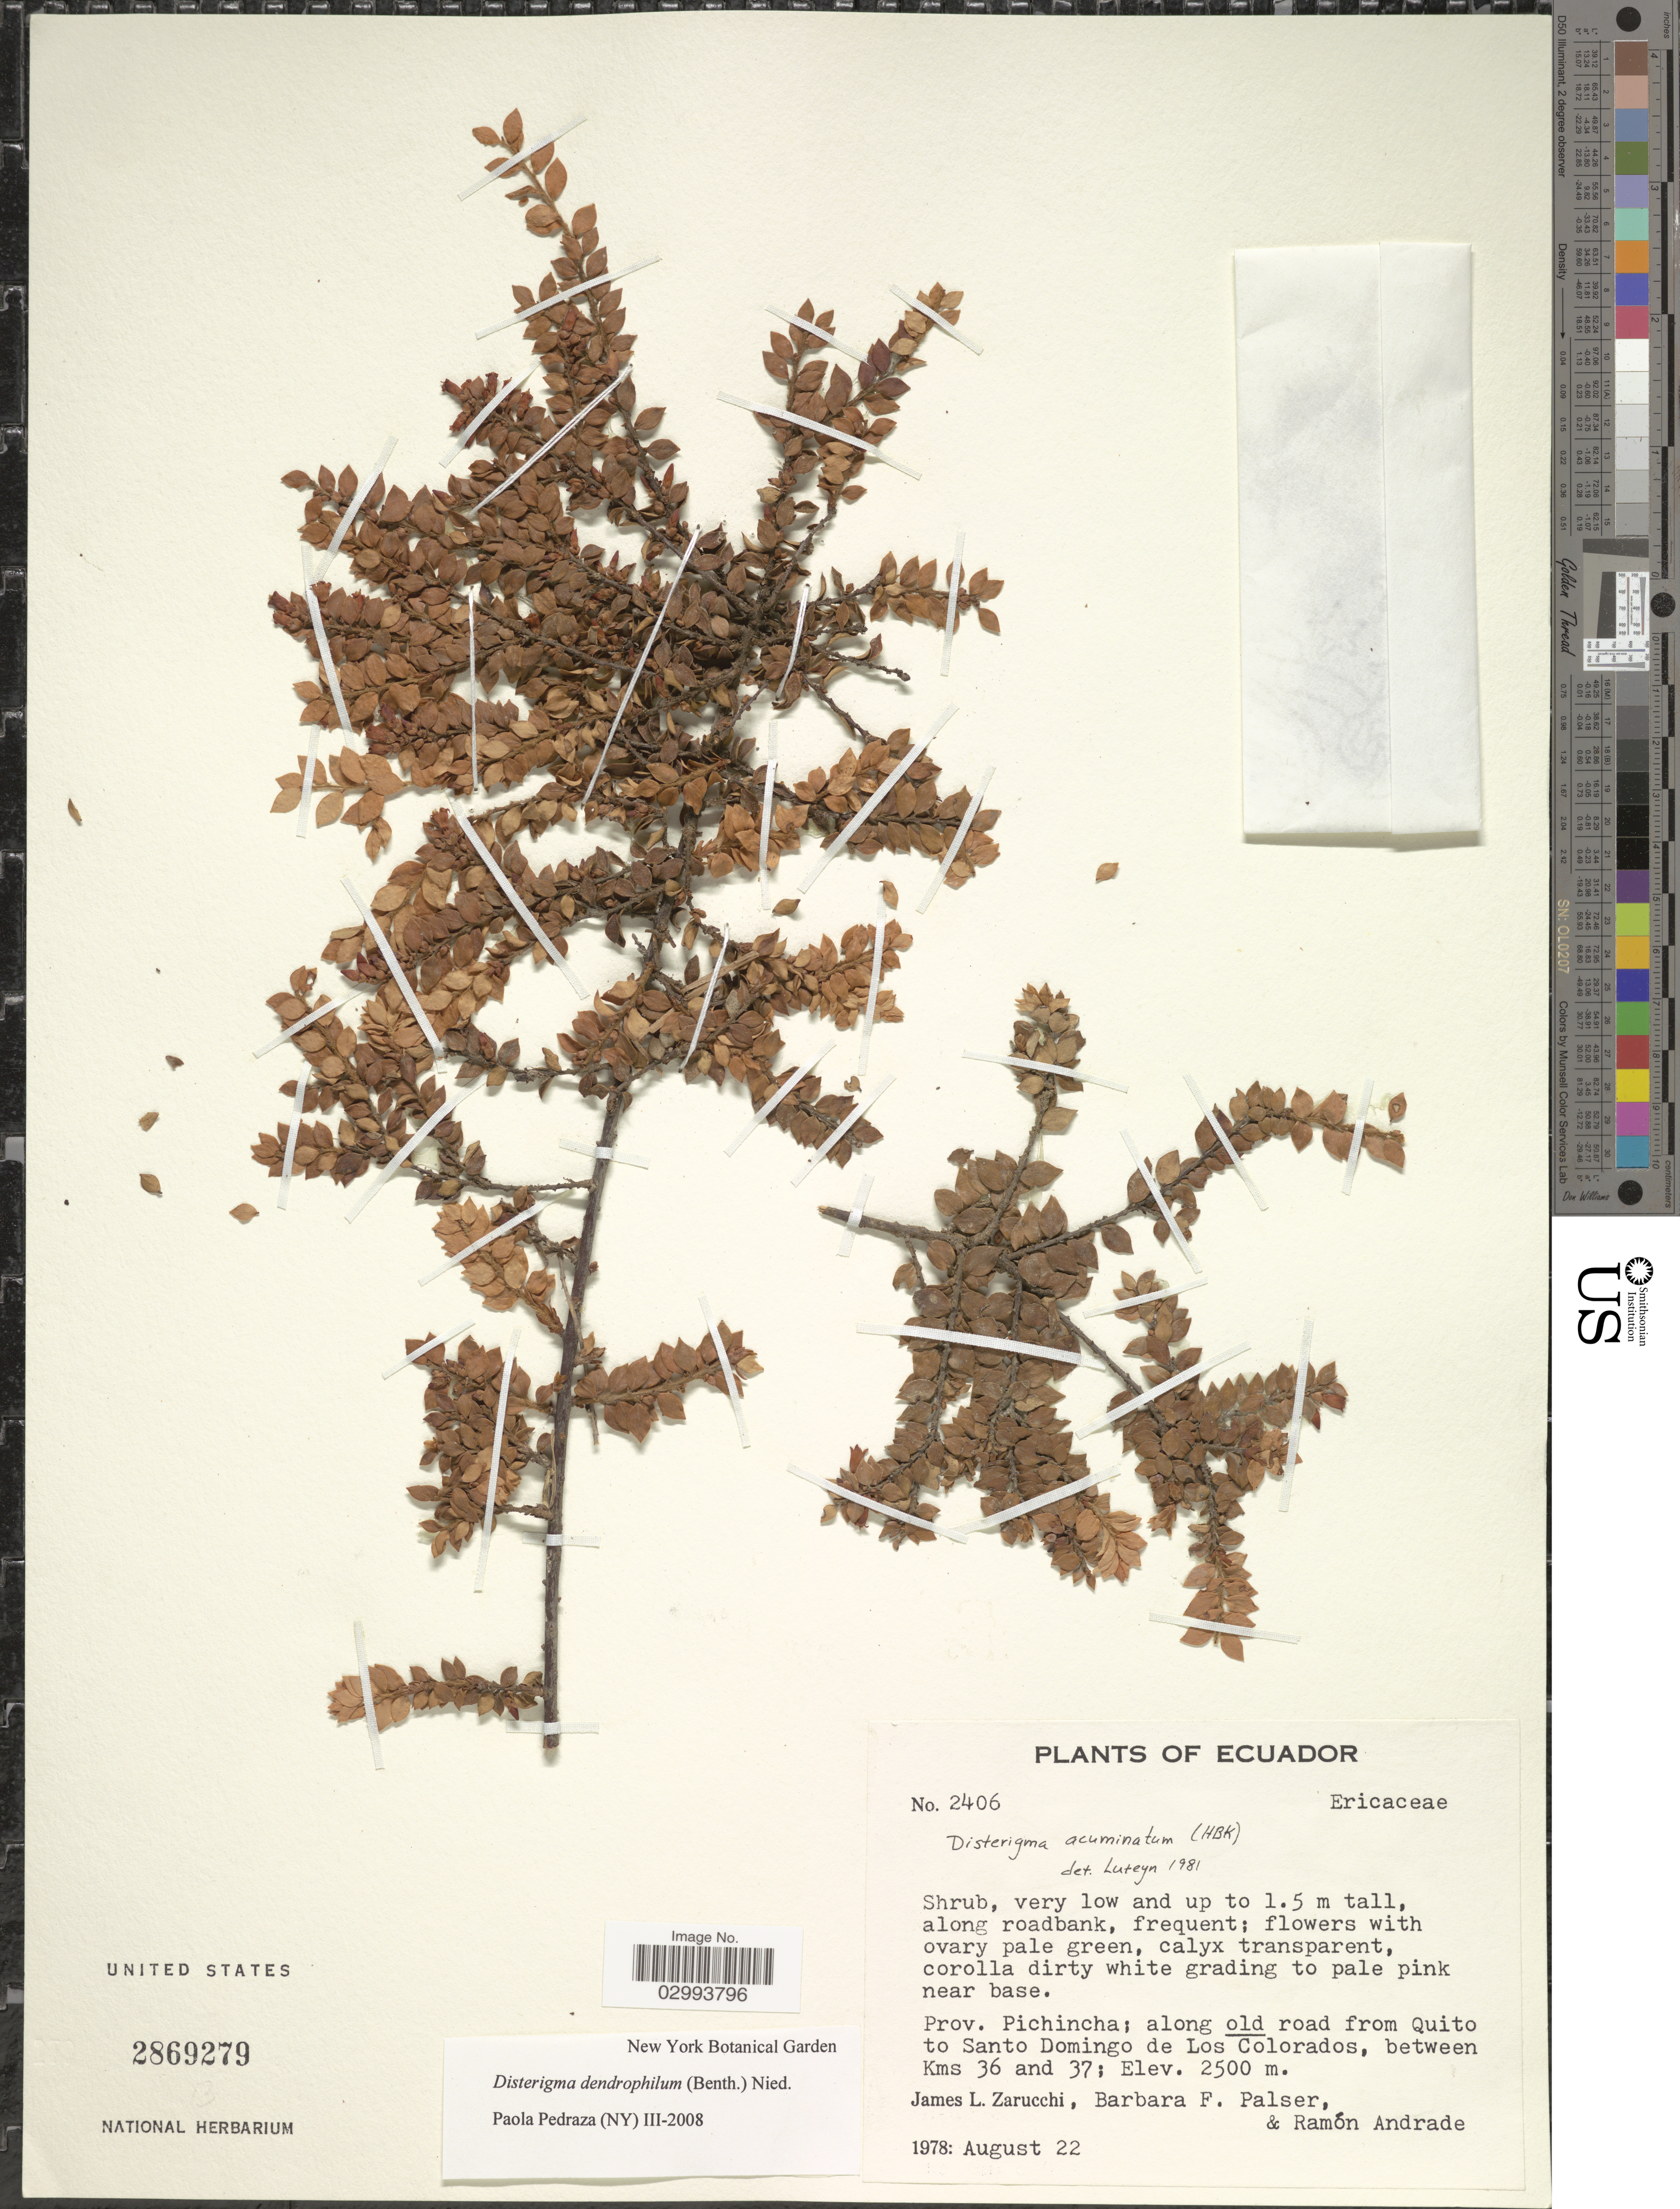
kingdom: Plantae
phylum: Tracheophyta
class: Magnoliopsida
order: Ericales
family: Ericaceae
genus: Disterigma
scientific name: Disterigma dendrophilum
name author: (Benth.) Nied.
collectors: J. L. Zarucchi, B. Palser & R. Andrade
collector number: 2406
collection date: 1978-08-22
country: Ecuador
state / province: Pichincha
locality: Along old road from Quito to Santo Domingo de Los Colorados, between Kms 36 and 37.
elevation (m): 2500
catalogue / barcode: US 2869279